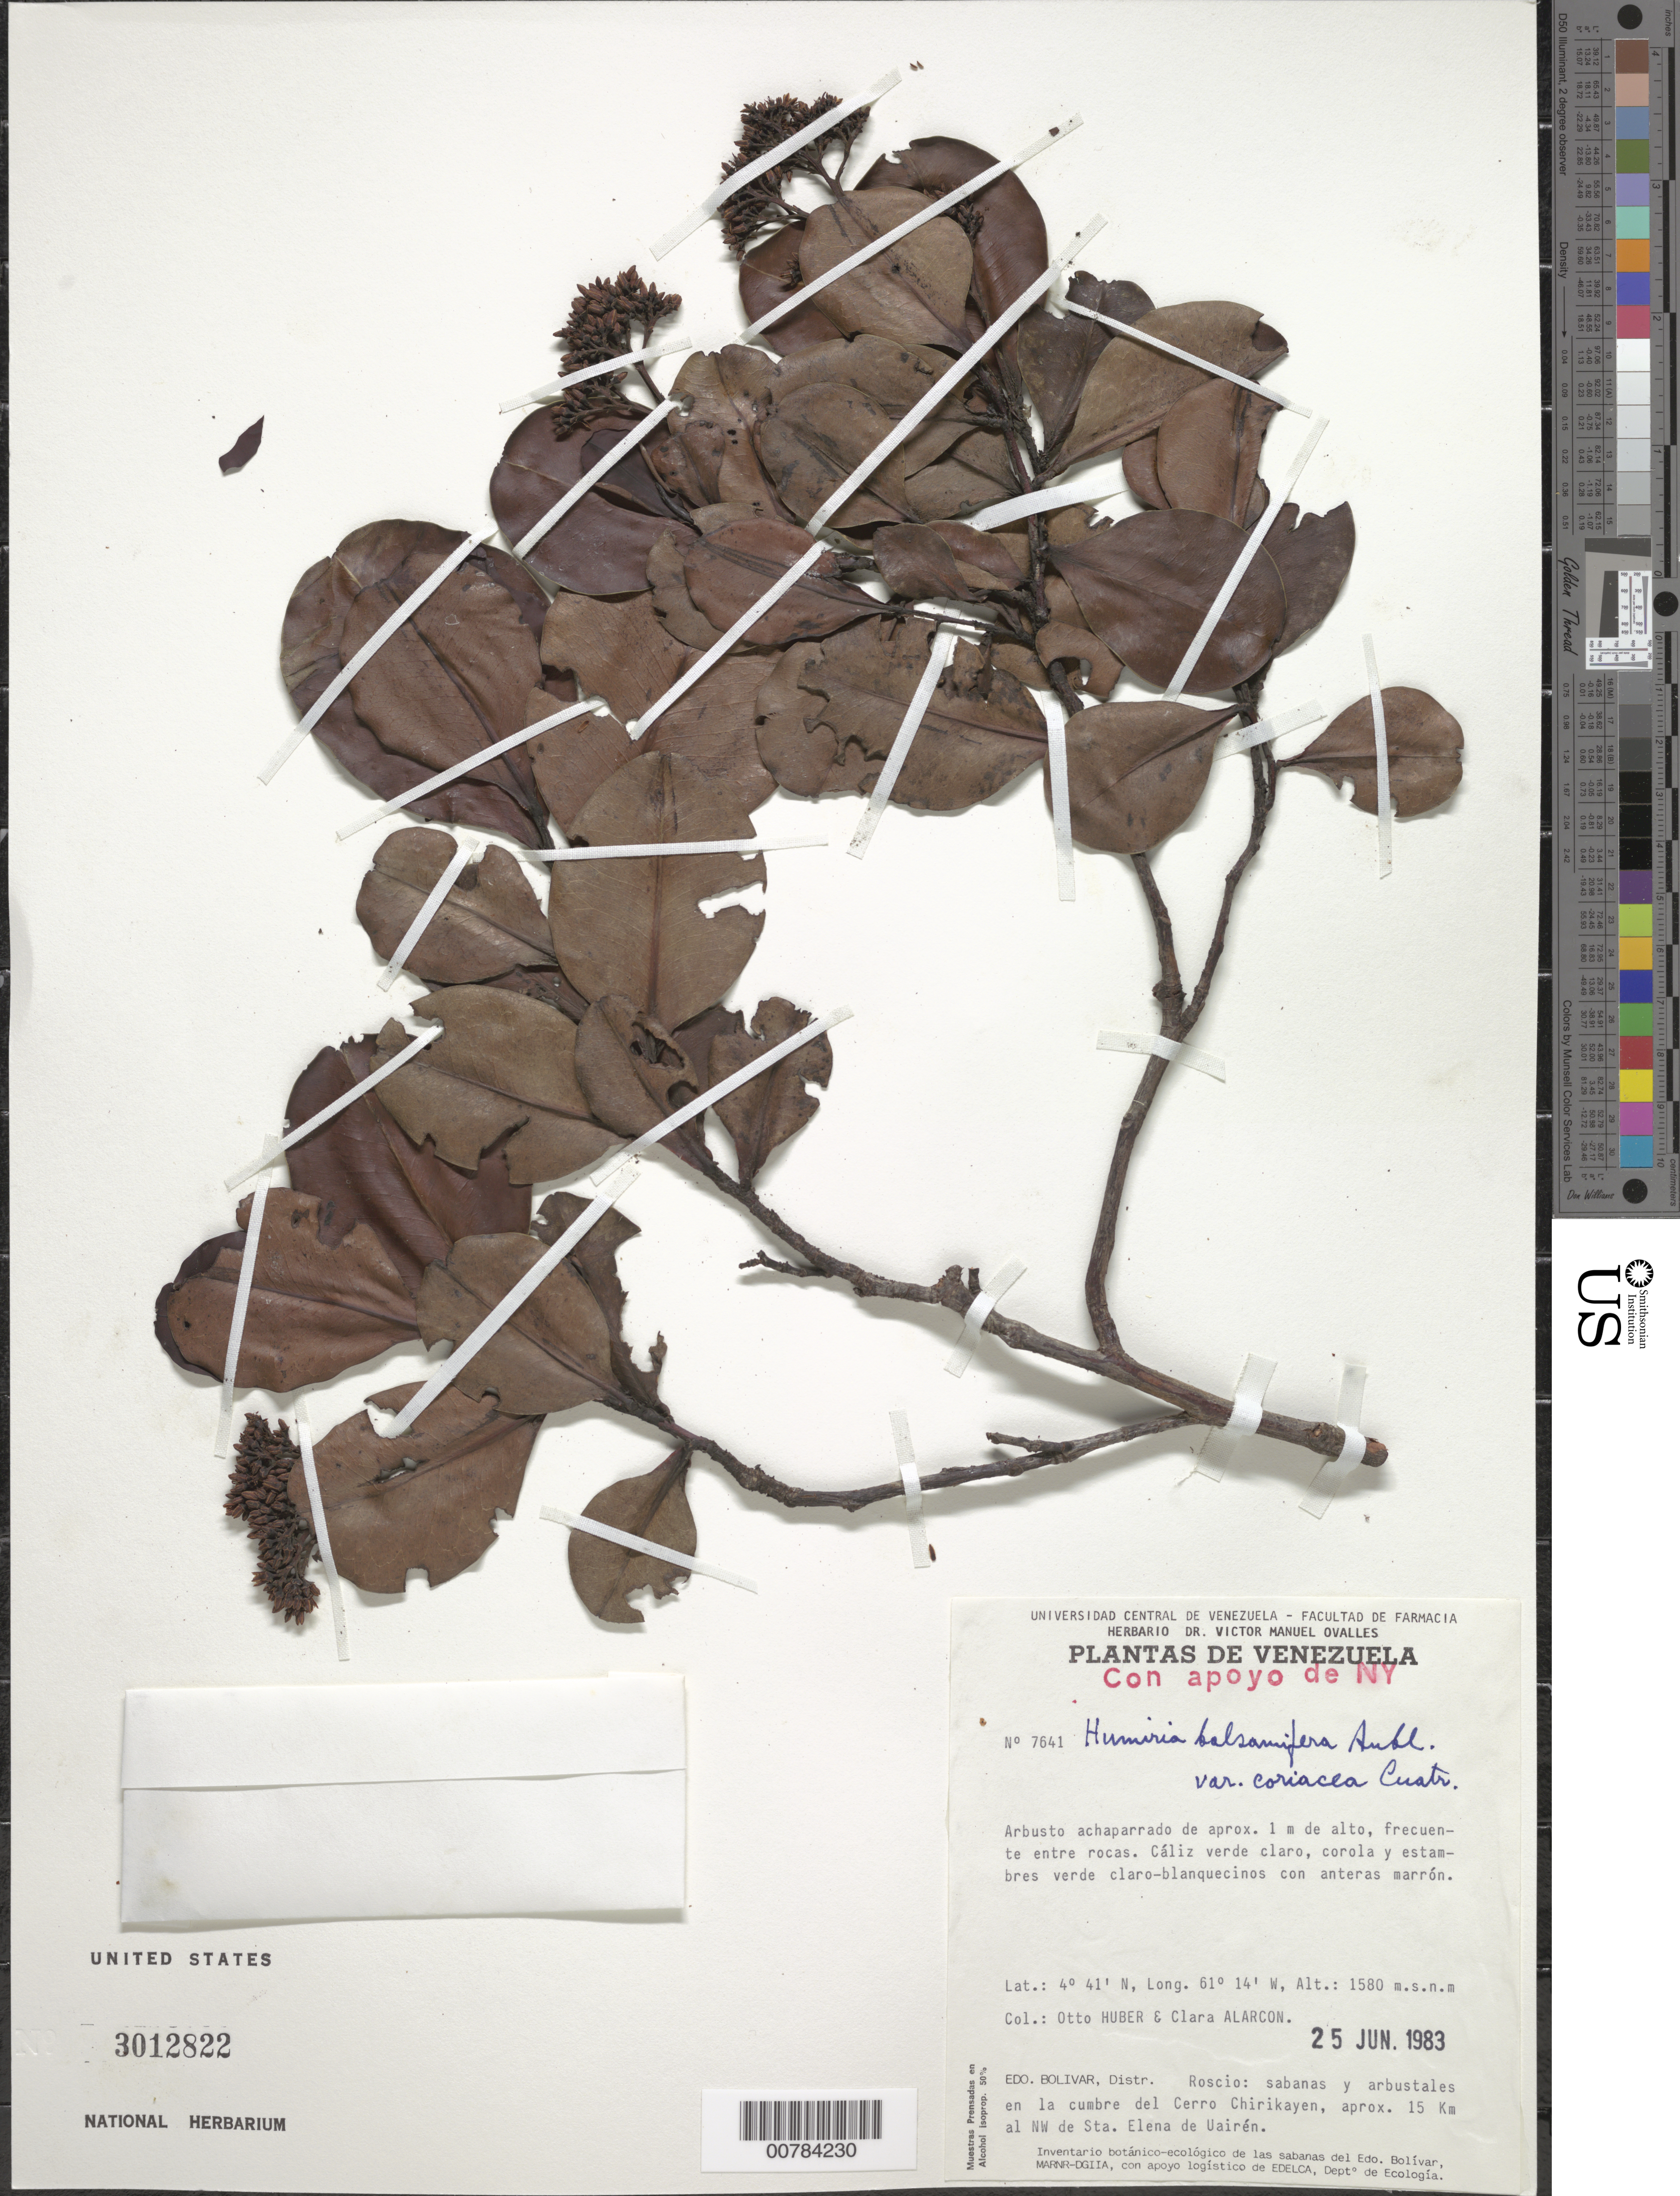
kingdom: Plantae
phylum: Tracheophyta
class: Magnoliopsida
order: Malpighiales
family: Humiriaceae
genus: Humiria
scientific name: Humiria balsamifera var. coriacea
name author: Cuatrec.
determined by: Cuatrecasas, J.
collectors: O. Huber & C. Alarcon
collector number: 7641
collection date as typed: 25-Jun-83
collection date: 1983-06-25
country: Venezuela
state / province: Bolívar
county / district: Roscio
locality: Cerro Chirikayen cumbre, aprox. 15 km al NW de Sta. Elena de Uairén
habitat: Sabanas y arbustales en la cumbre del cerro; entre rocas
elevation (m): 1580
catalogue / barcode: US 3012822